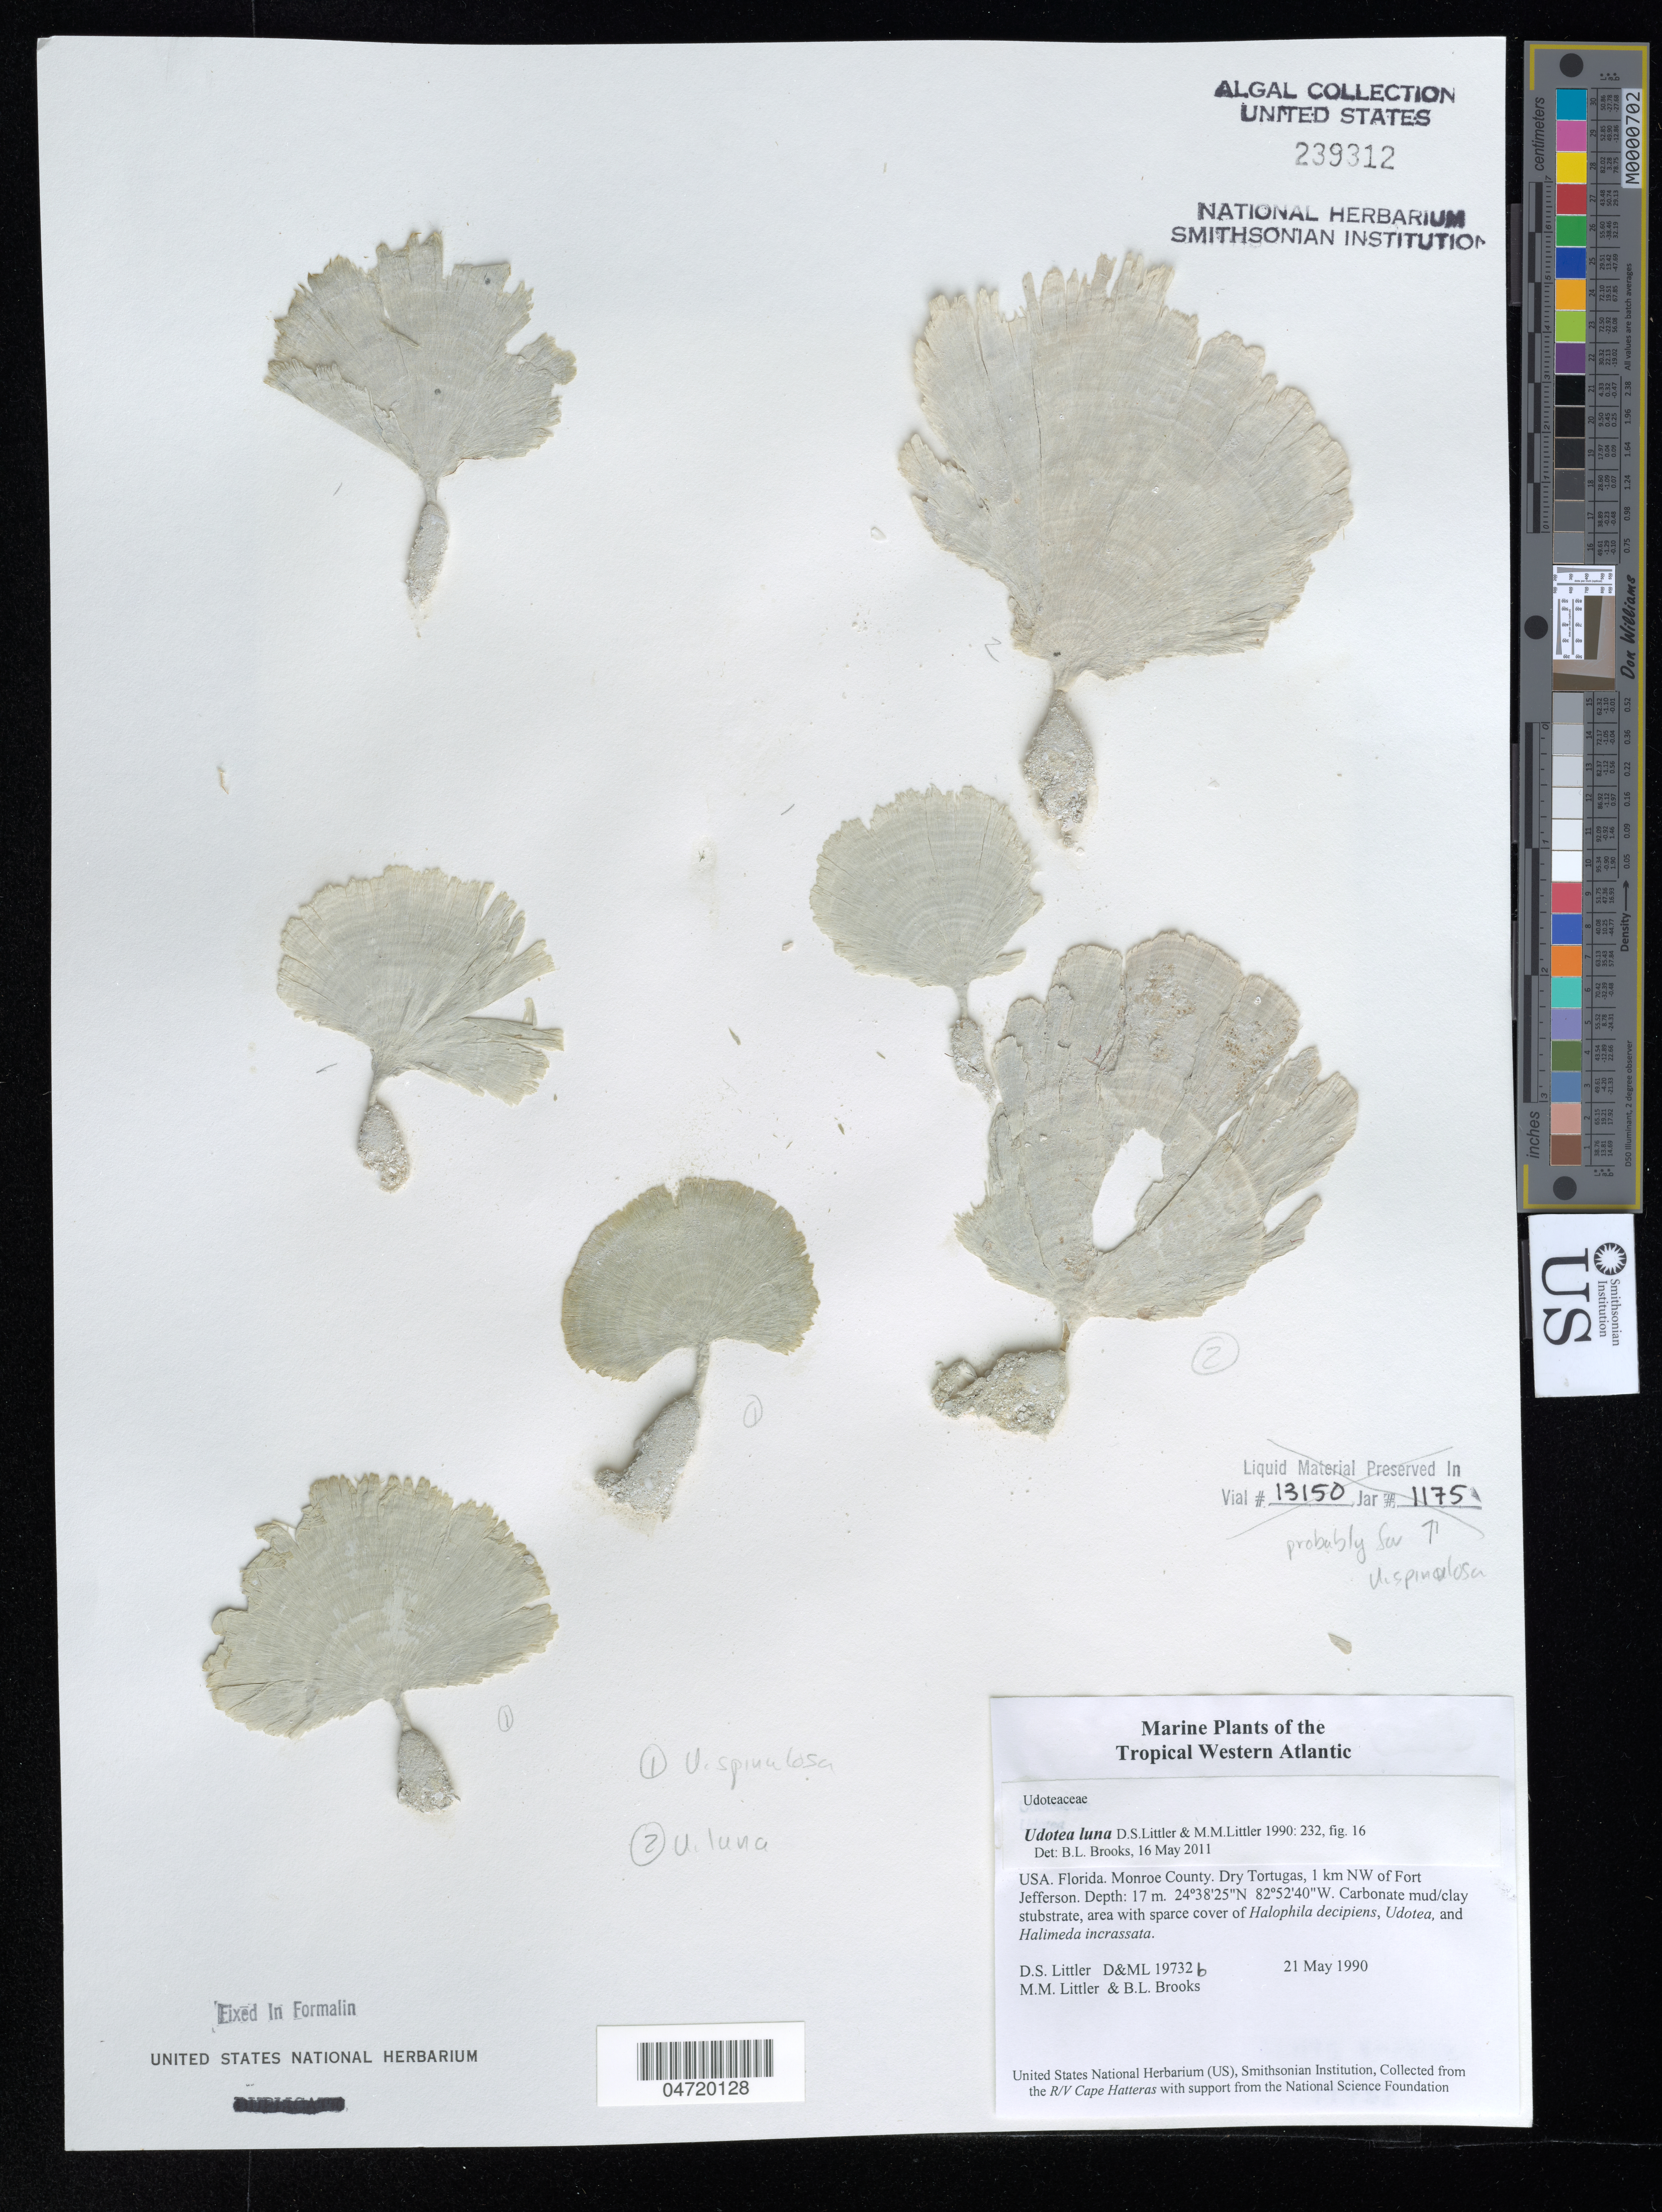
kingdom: Plantae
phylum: Chlorophyta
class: Ulvophyceae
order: Bryopsidales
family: Udoteaceae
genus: Udotea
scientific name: Udotea luna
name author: D.S. Littler & Littler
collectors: D. S. Littler, M. M. Littler & B. Brooks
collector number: D&ML19732b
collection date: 1990-05-21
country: United States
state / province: Florida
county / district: Monroe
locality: The Tropical Western Atlantic. Monroe County. Dry Tortugas, 1 km NW of Fort Jefferson.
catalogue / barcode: US 239312